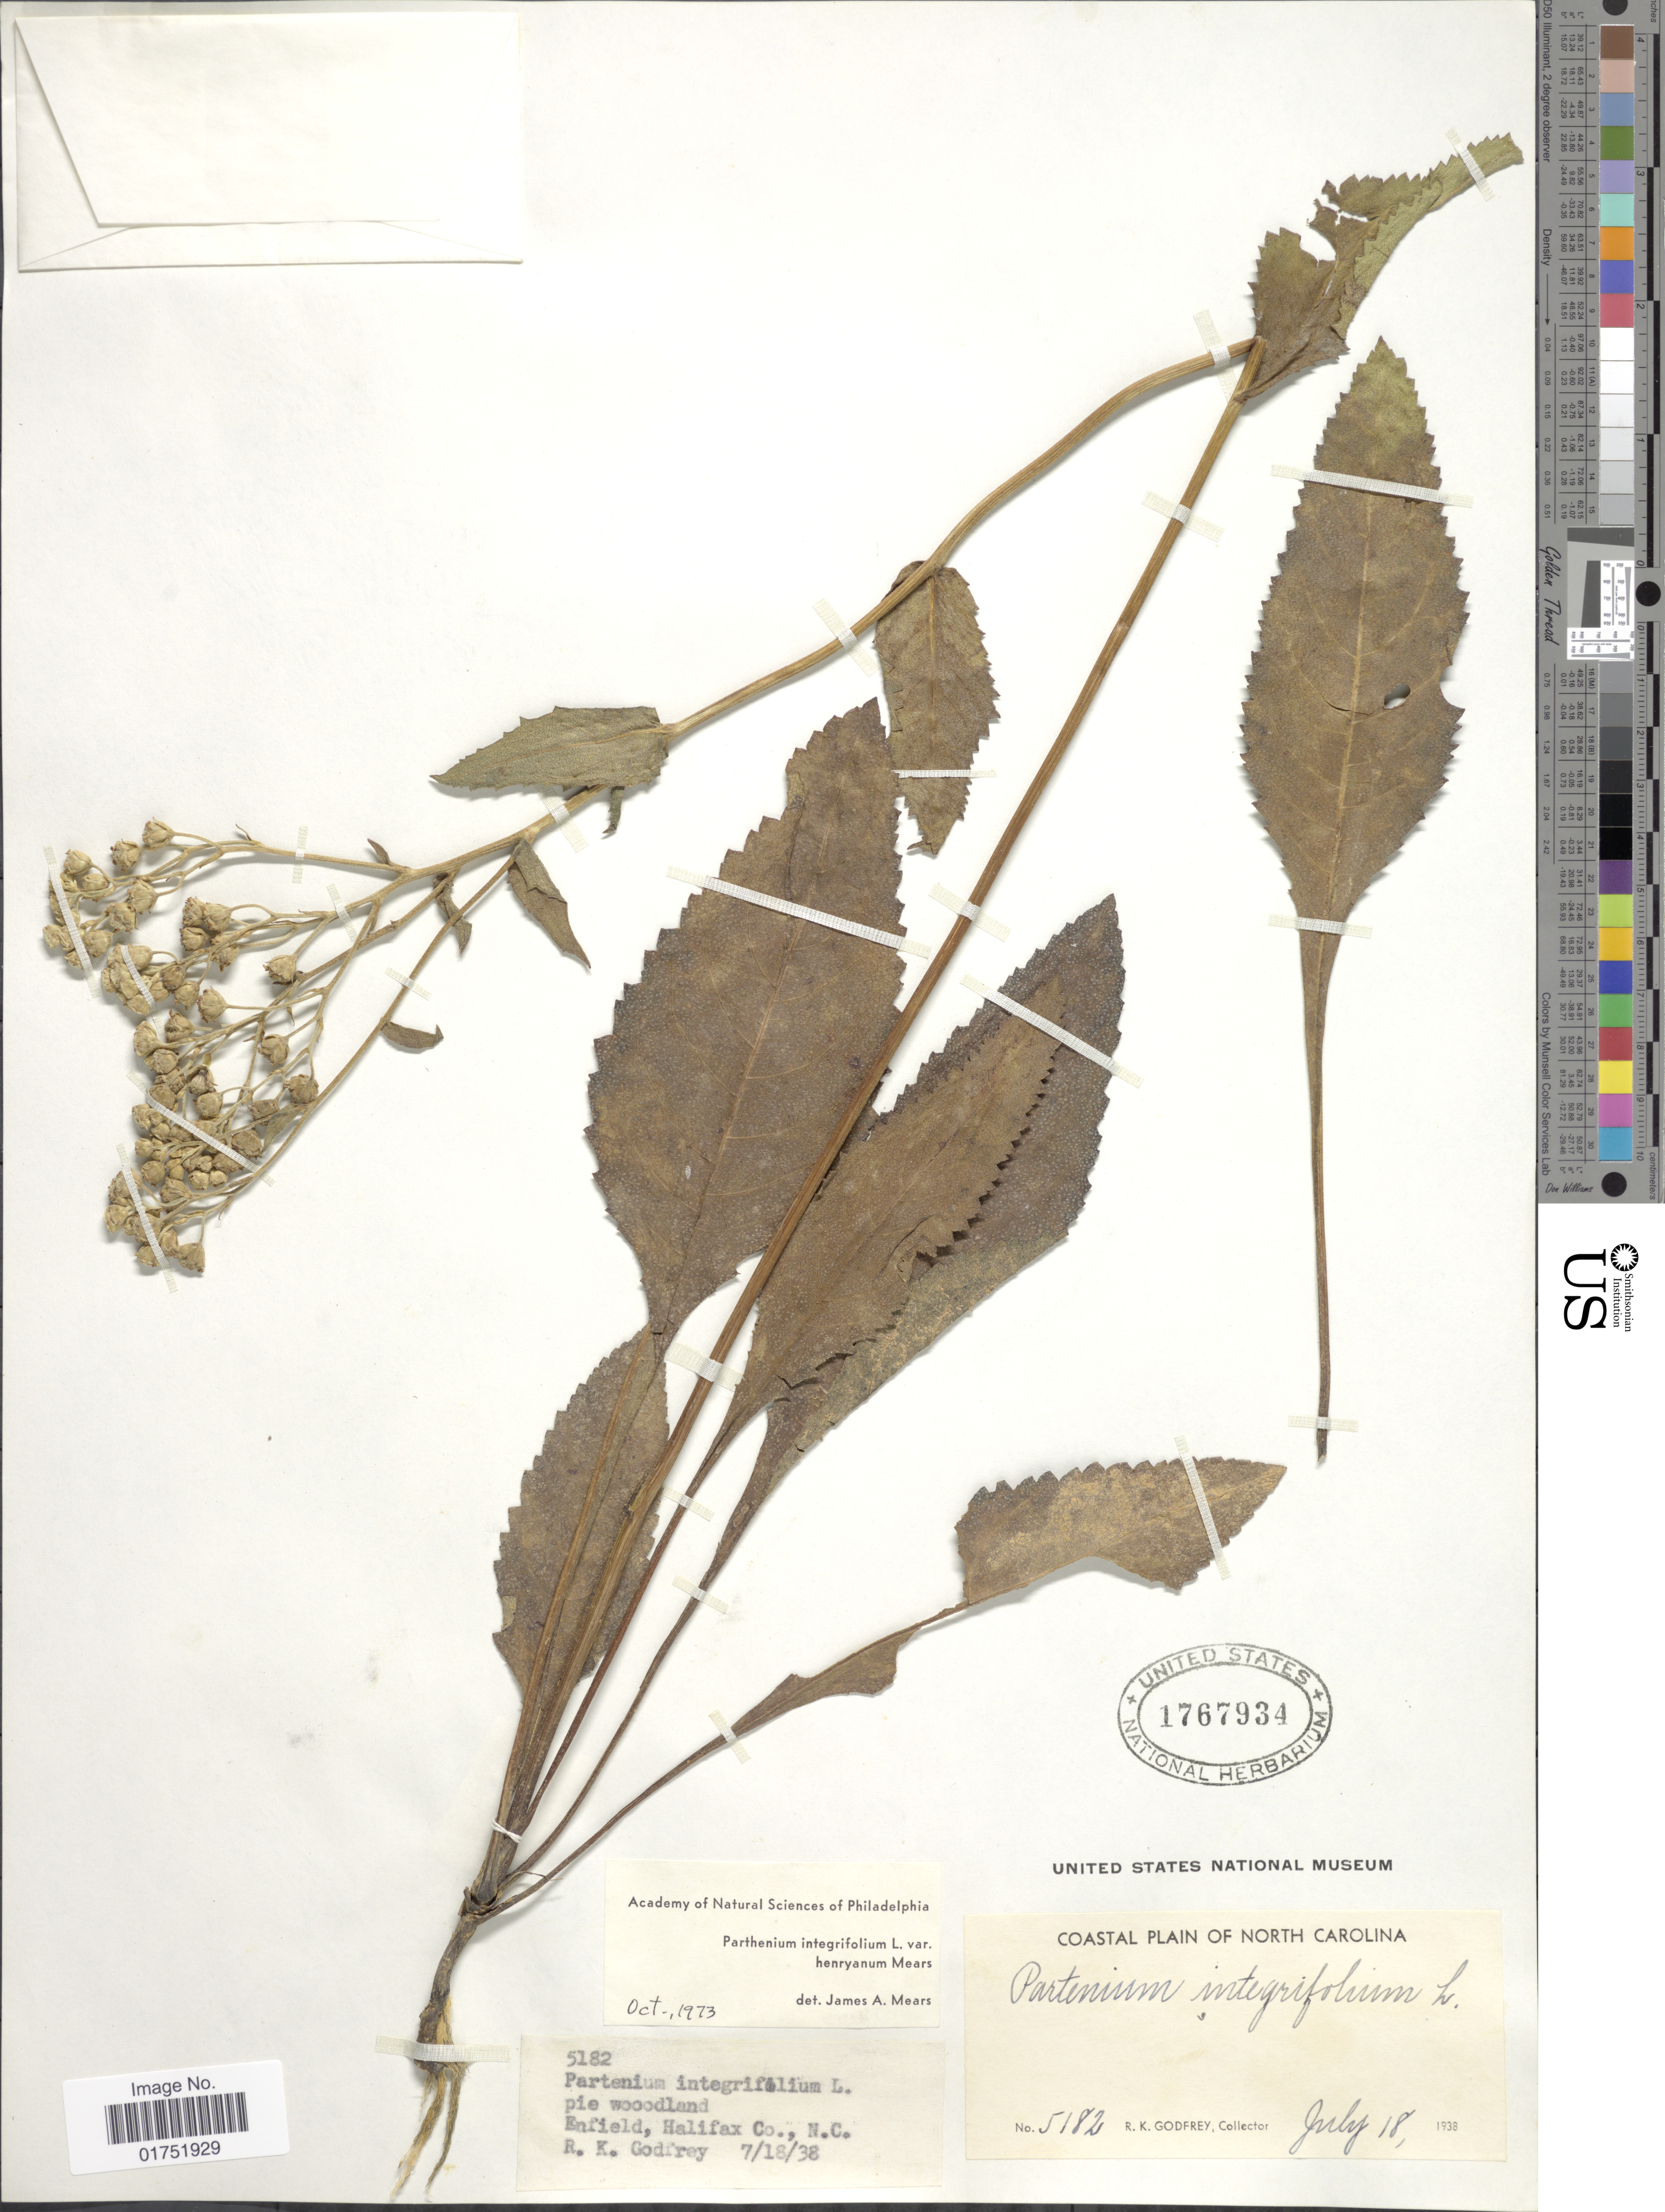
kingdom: Plantae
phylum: Tracheophyta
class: Magnoliopsida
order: Asterales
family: Asteraceae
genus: Parthenium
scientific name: Parthenium integrifolium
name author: L.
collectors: R. K. Godfrey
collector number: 5182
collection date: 1938-07-18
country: United States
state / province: North Carolina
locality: Enfield, Halifax Co., N. C.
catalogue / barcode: US 1767934